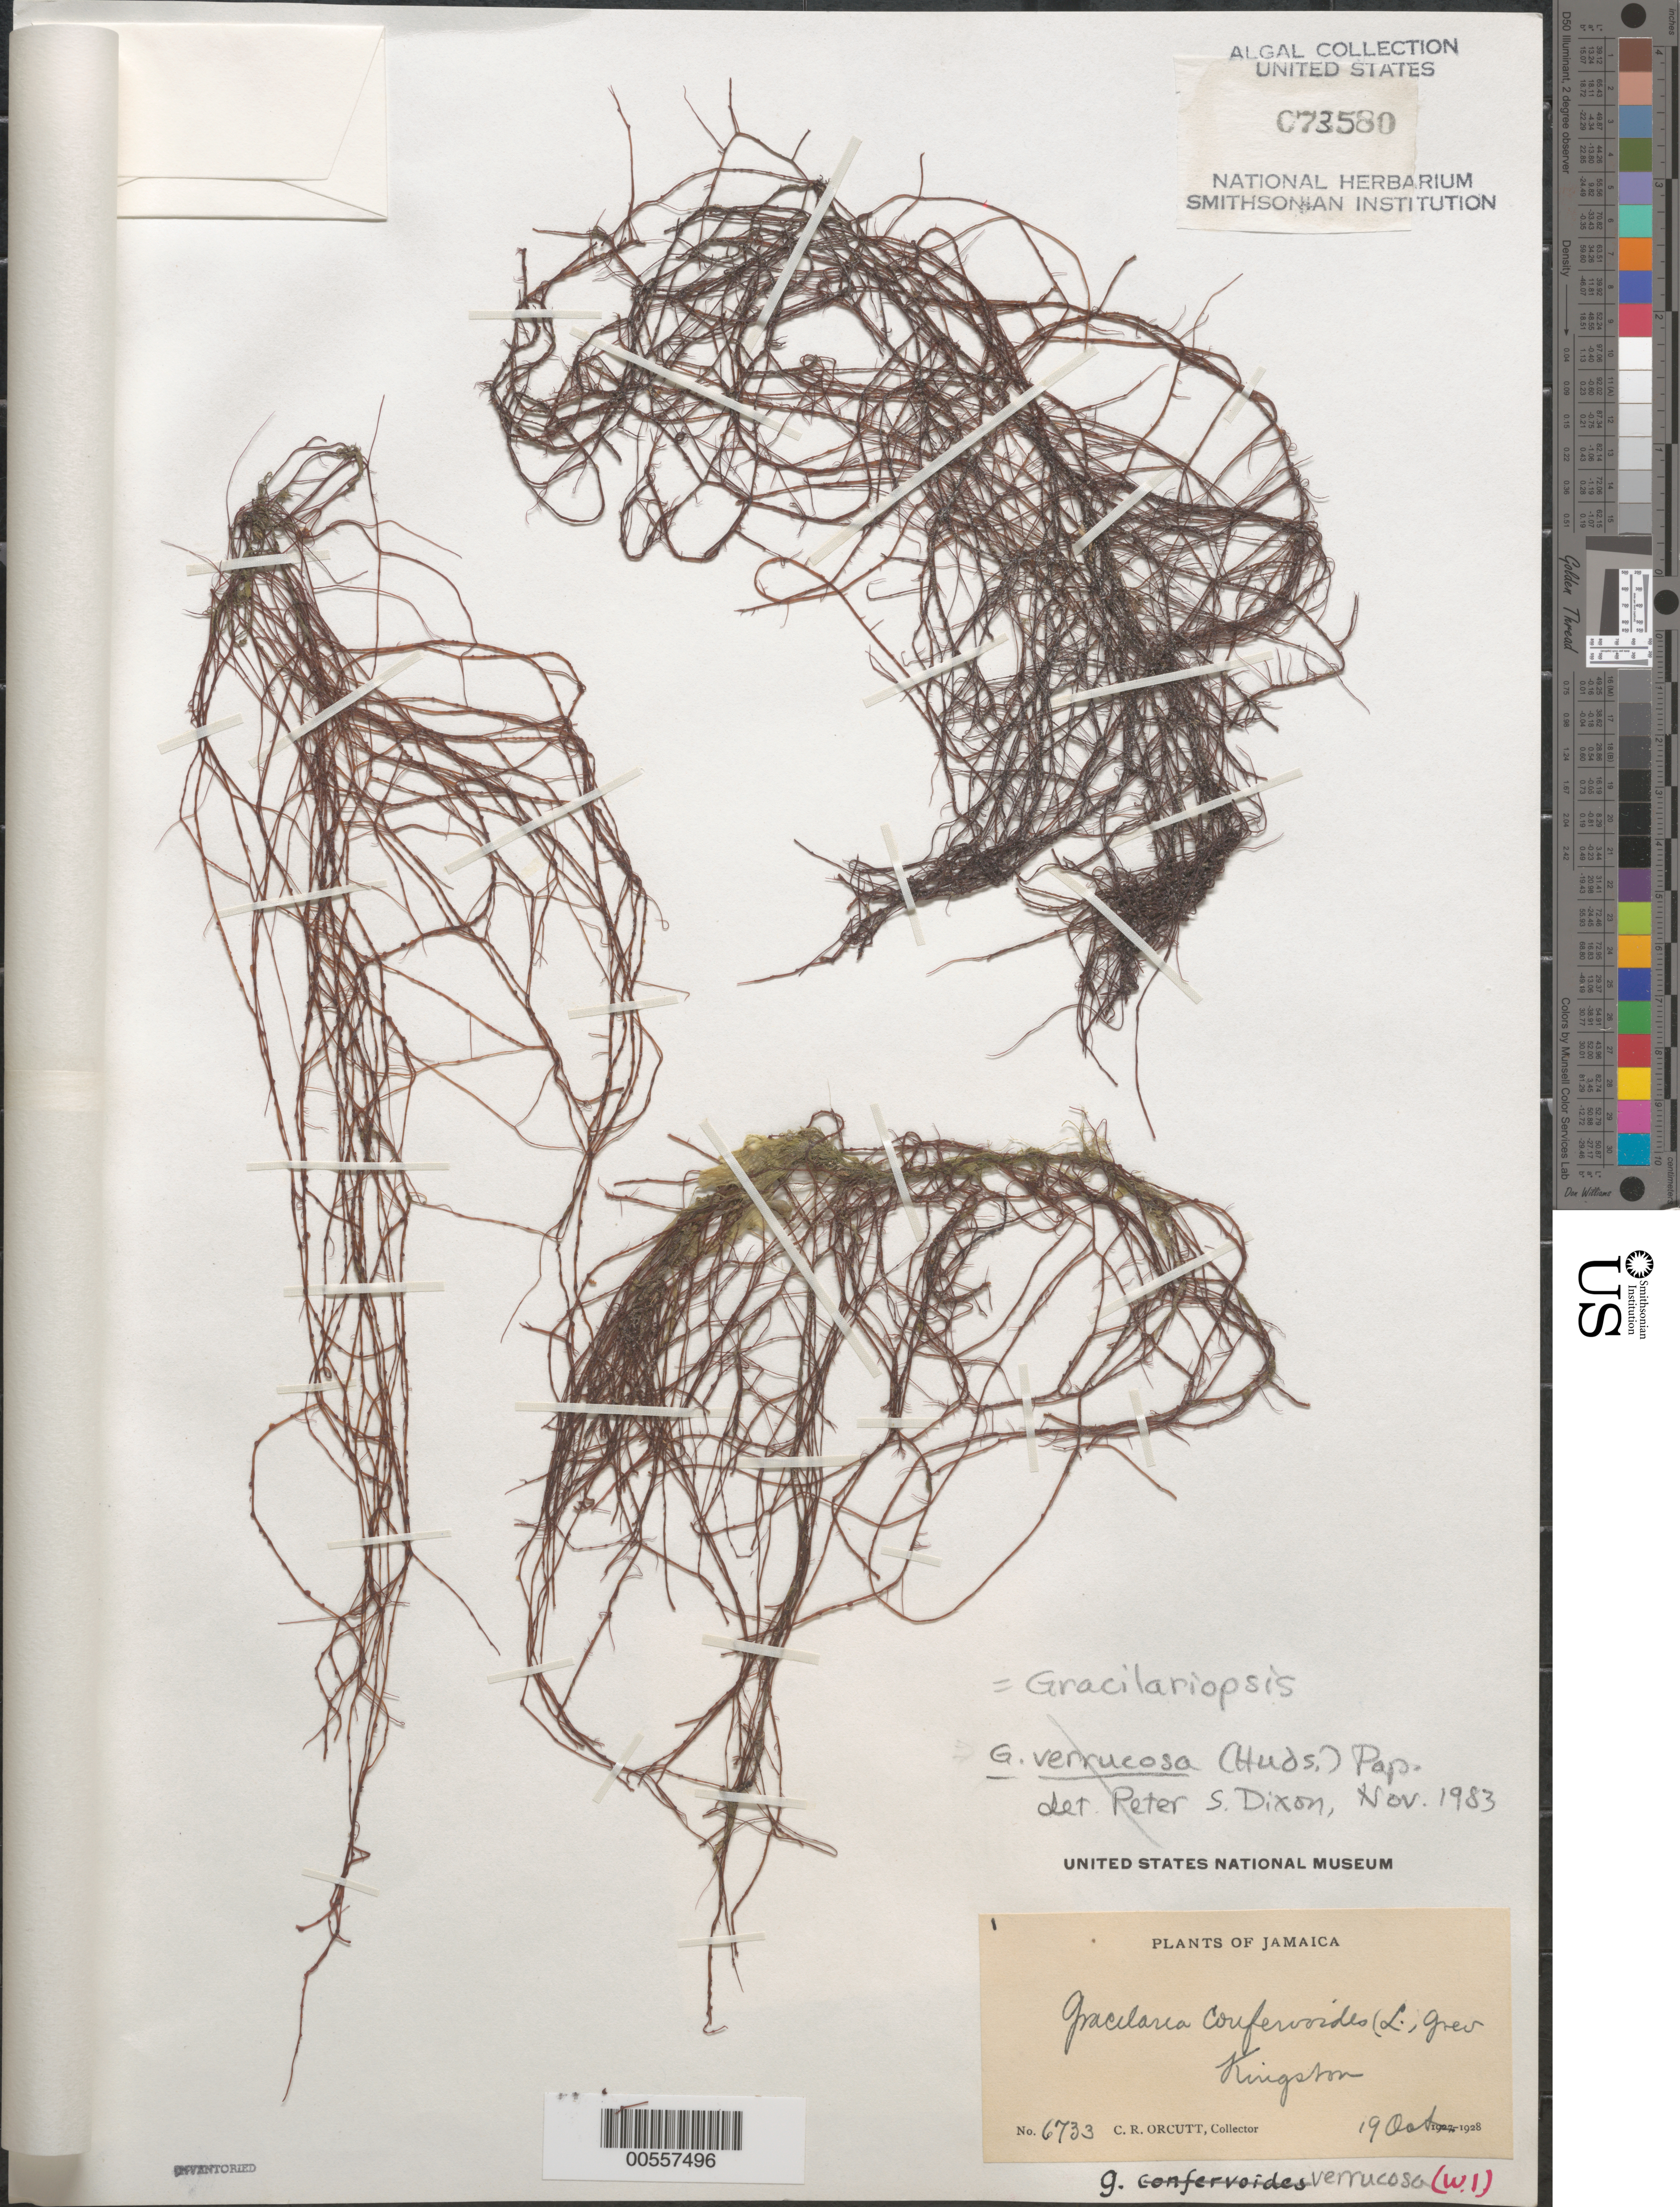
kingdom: Plantae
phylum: Rhodophyta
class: Florideophyceae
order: Gracilariales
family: Gracilariaceae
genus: Gracilariopsis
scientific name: Gracilariopsis sp.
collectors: C. R. Orcutt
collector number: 6733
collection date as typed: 19 Oct 1928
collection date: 1928-10-19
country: Jamaica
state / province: Kingston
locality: Kingston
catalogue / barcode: US 73580